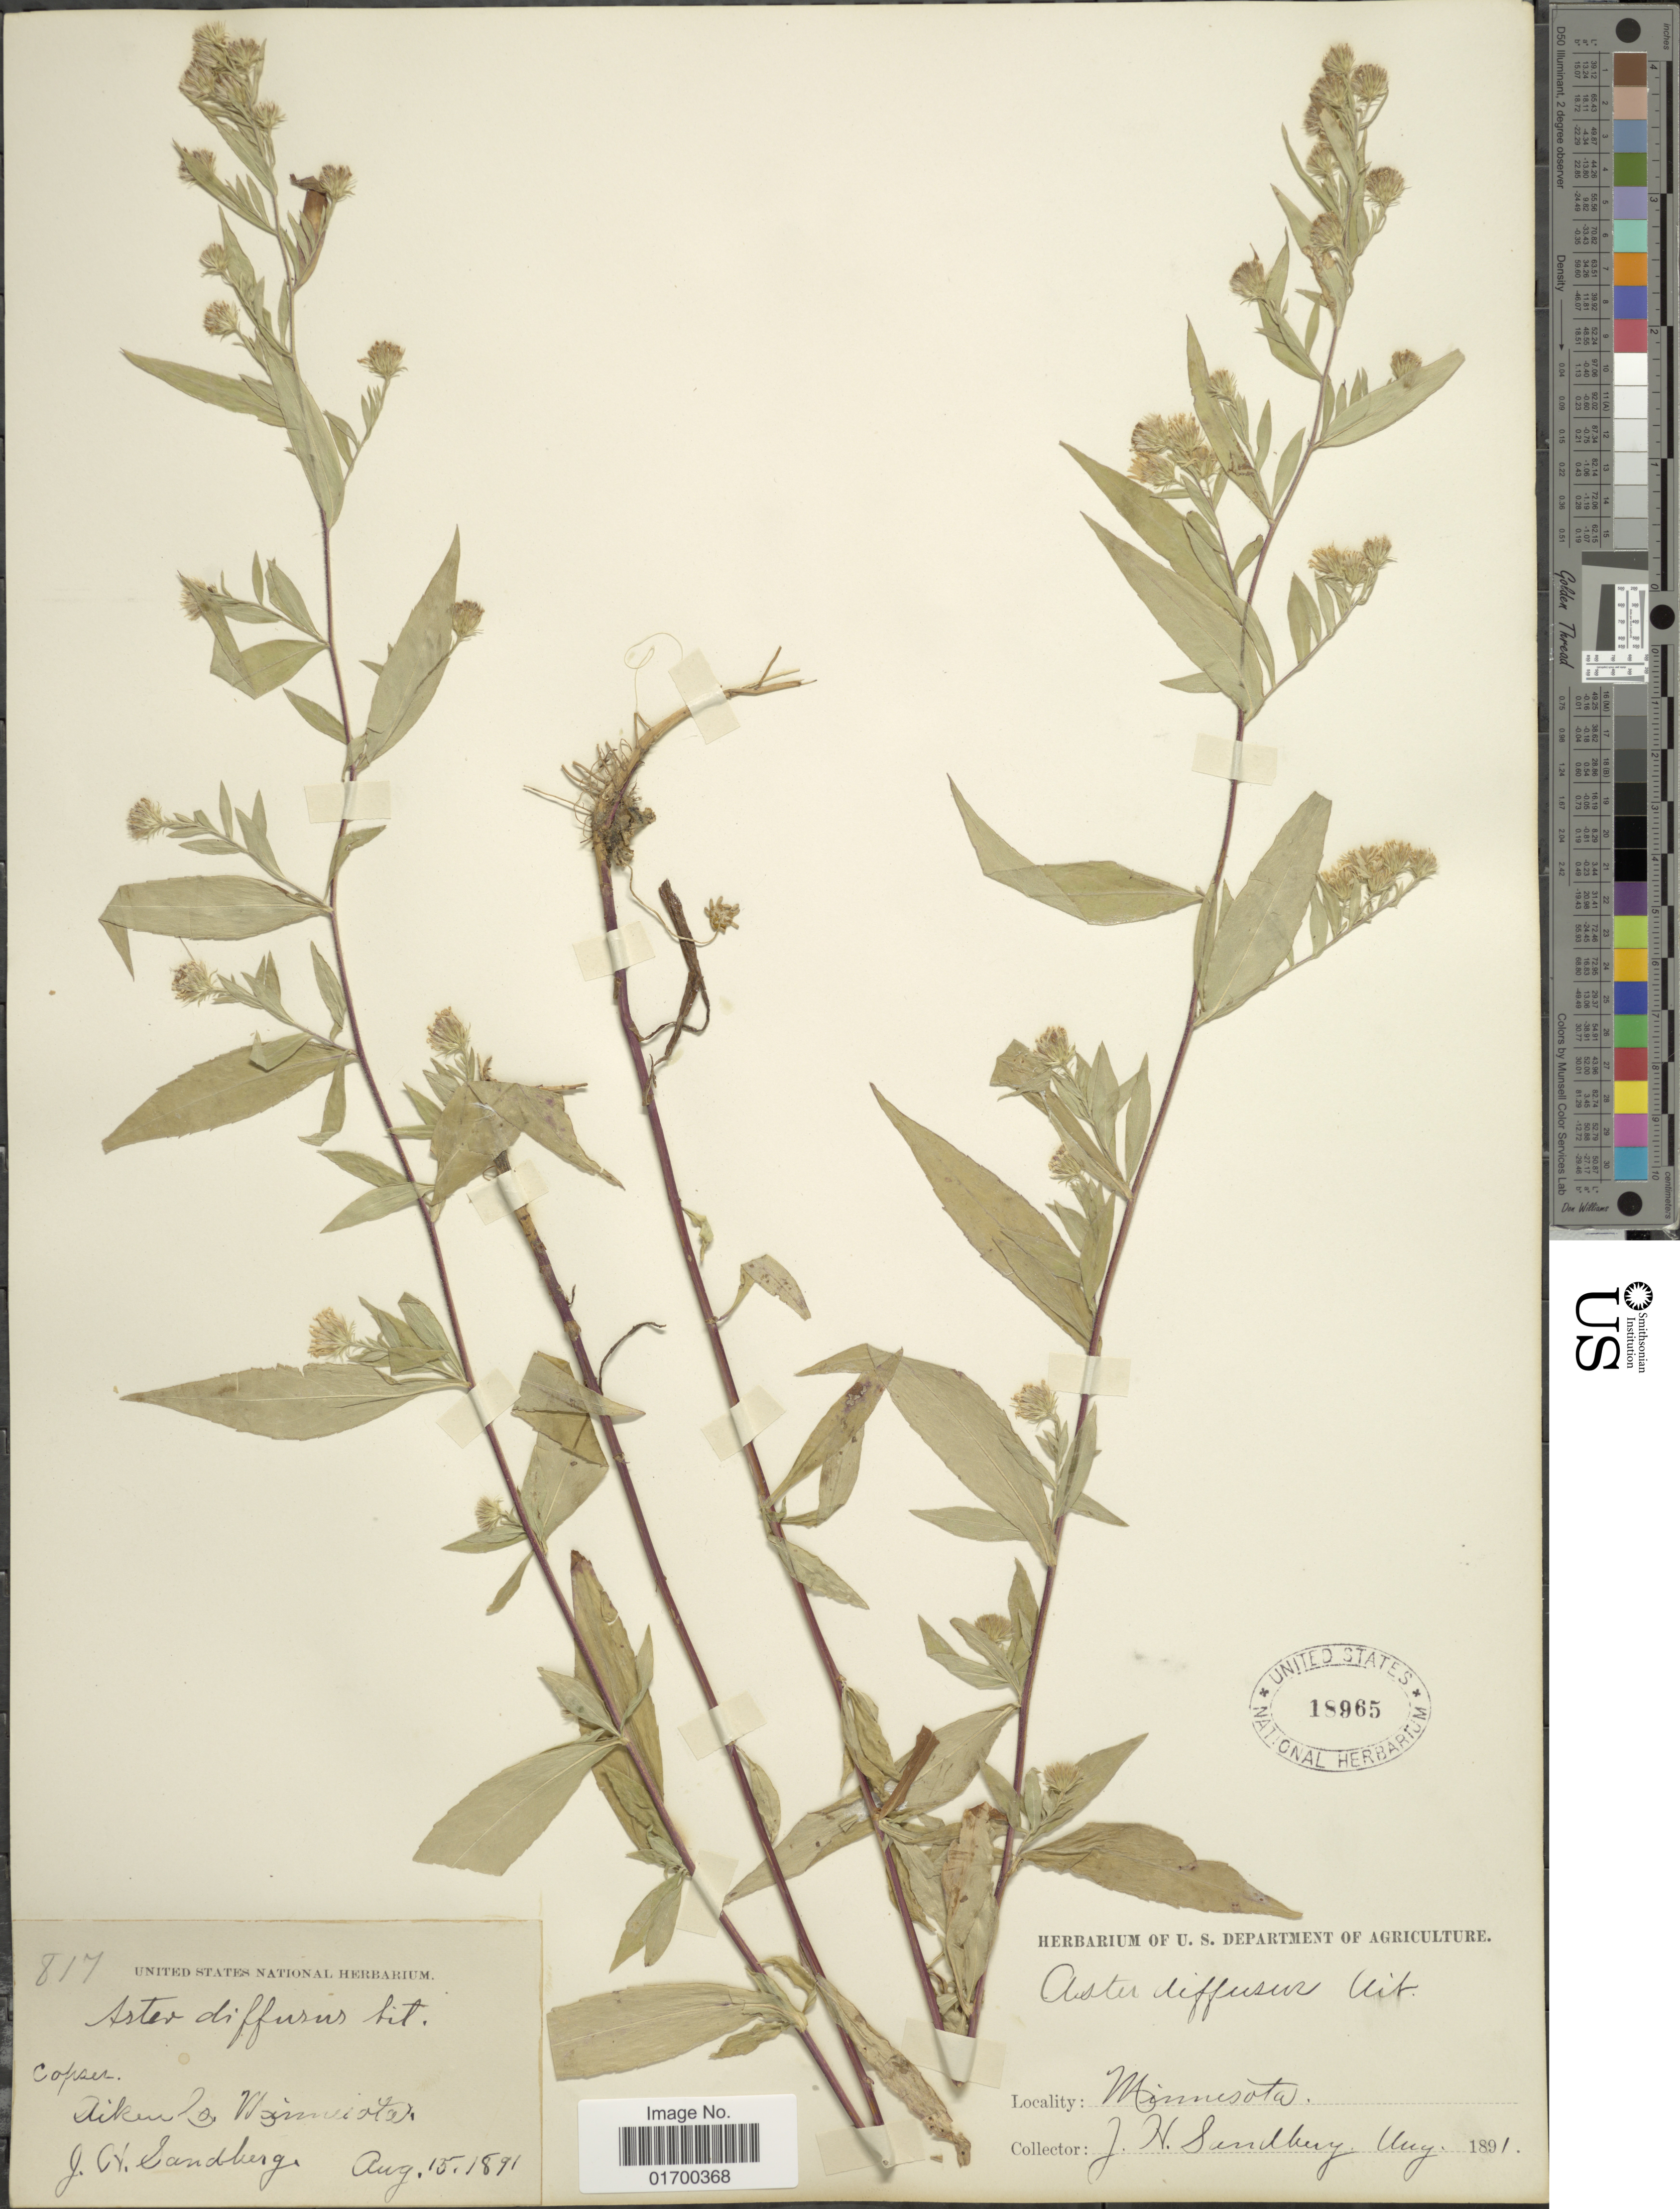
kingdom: Plantae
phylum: Tracheophyta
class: Magnoliopsida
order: Asterales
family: Asteraceae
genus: Symphyotrichum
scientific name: Symphyotrichum lateriflorum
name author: (L.) Á. Löve & D. Löve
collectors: J. H. Sandberg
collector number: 817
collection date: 1891-08-15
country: United States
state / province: Minnesota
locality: Aiken Co.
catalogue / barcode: US 18965